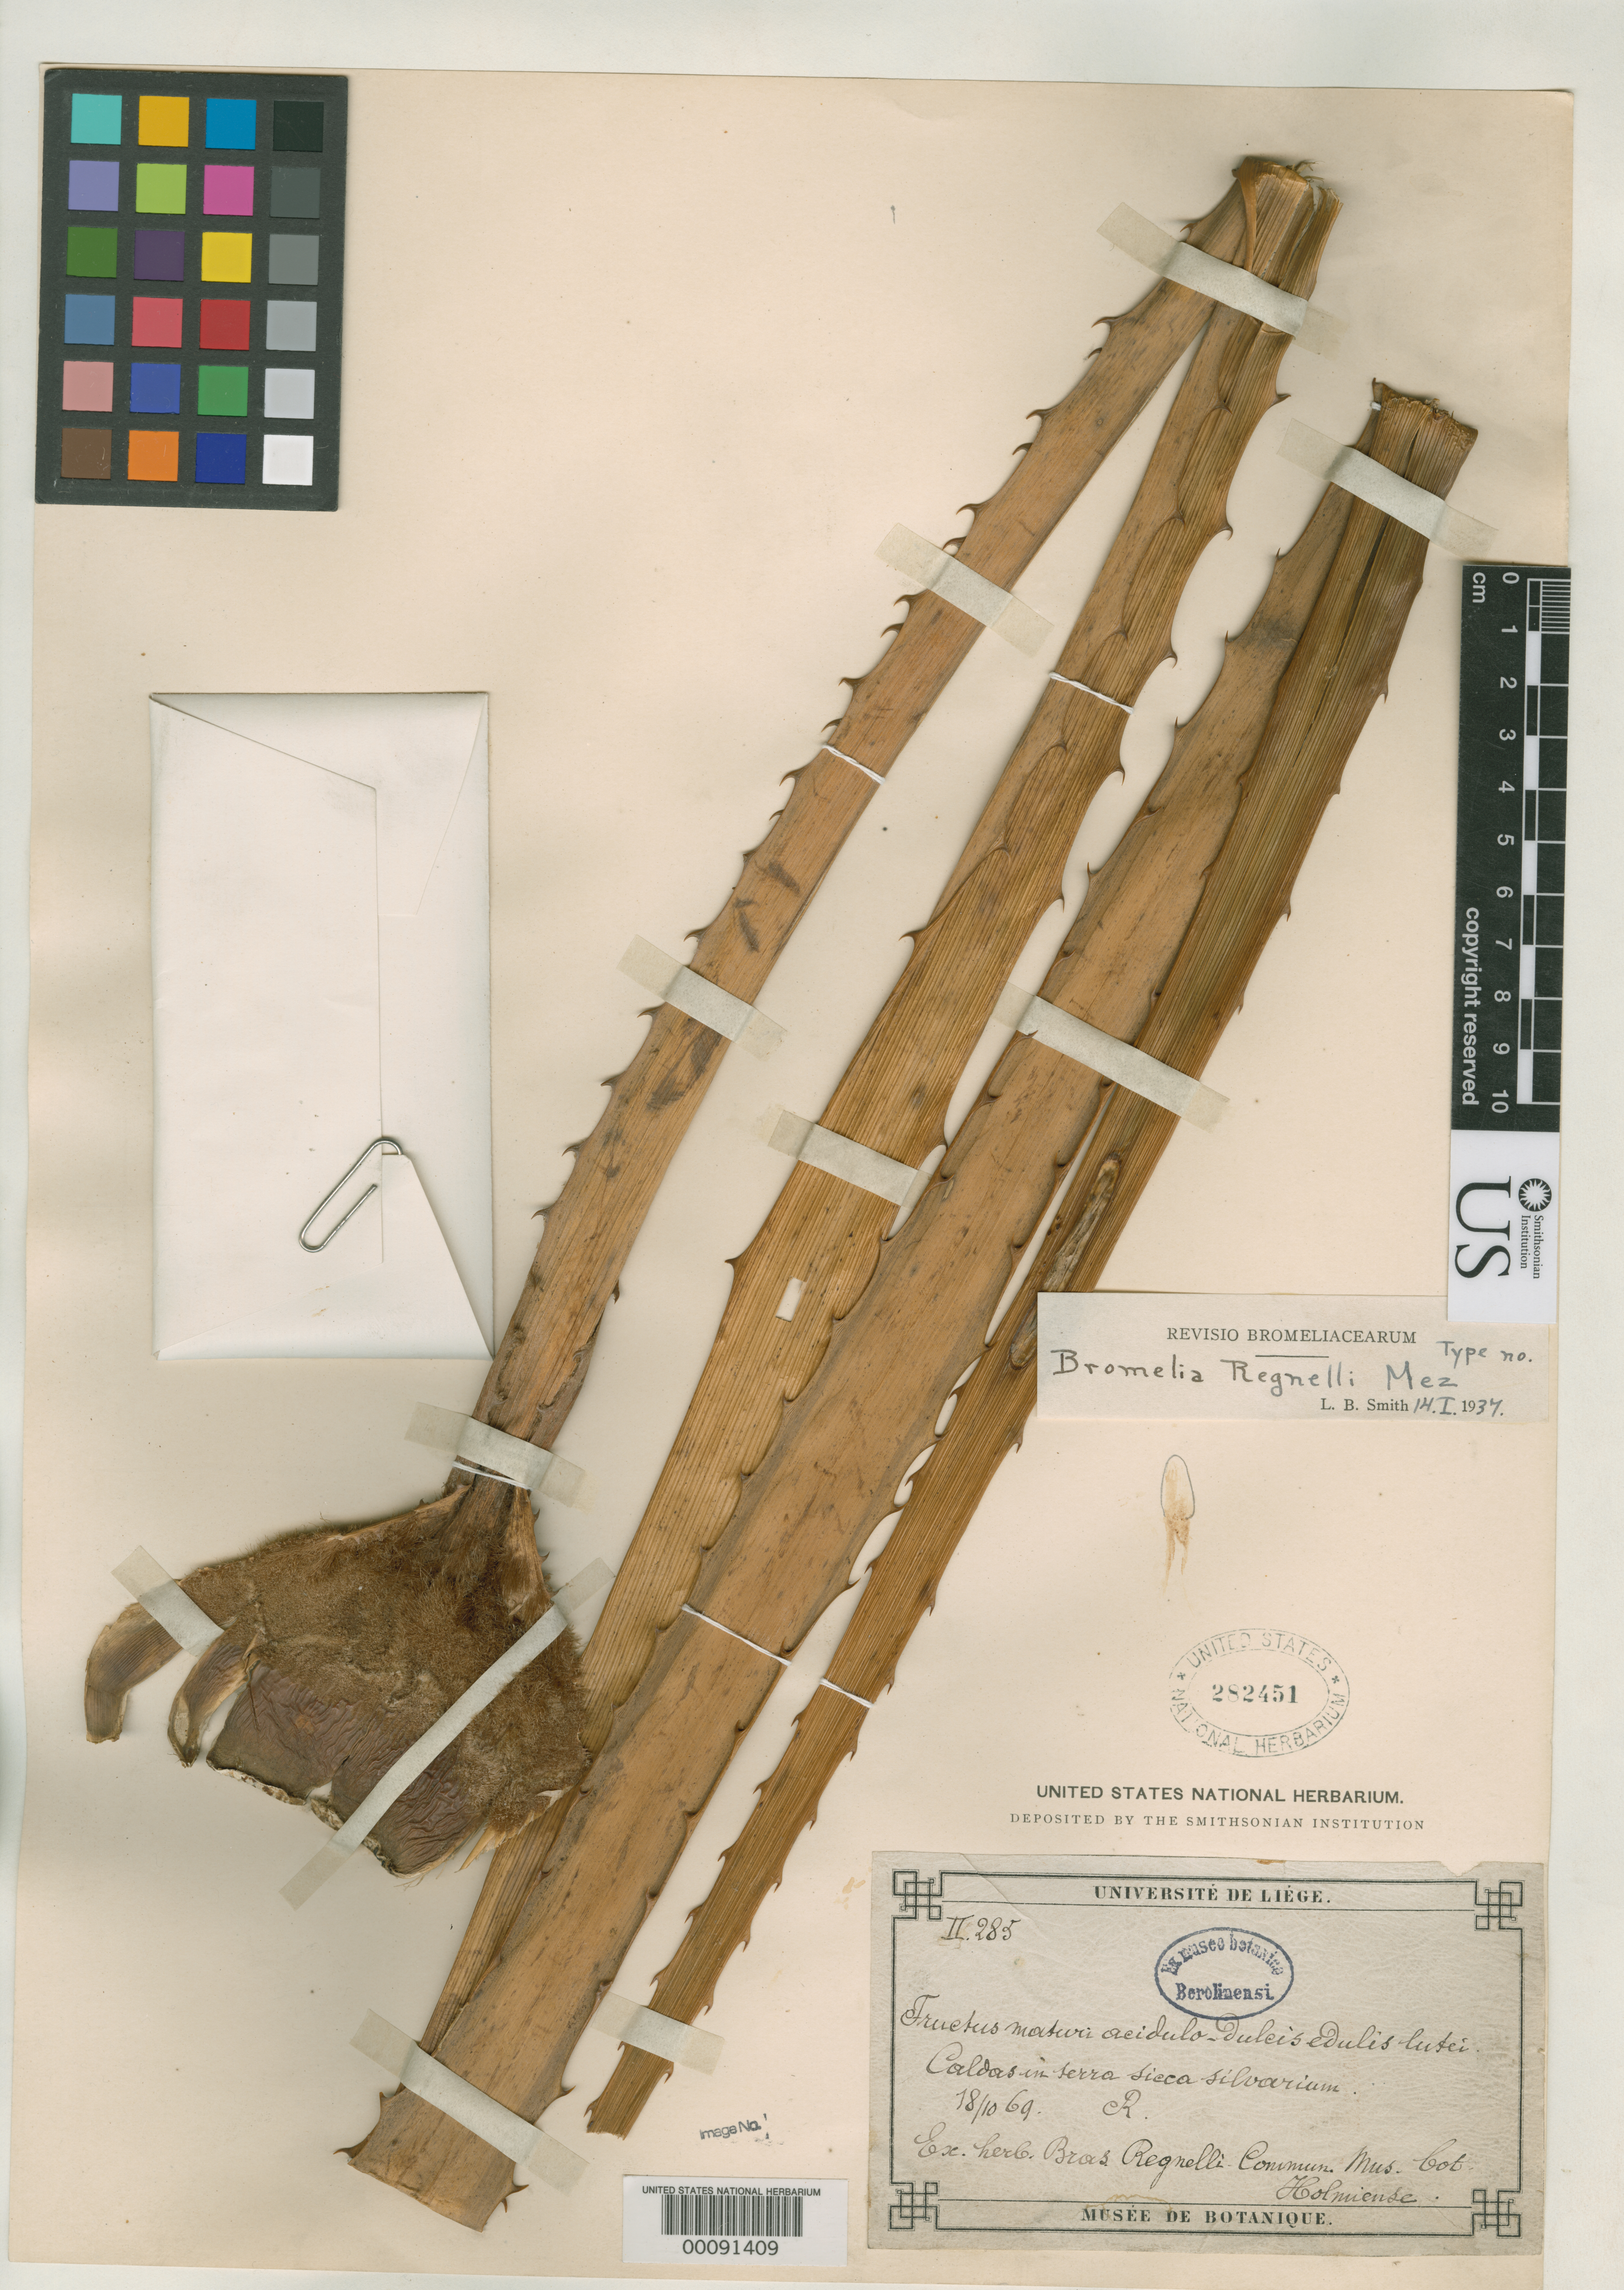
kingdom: Plantae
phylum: Tracheophyta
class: Liliopsida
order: Poales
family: Bromeliaceae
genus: Bromelia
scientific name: Bromelia regnellii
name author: Mez in Mart.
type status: Type Collection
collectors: A. F. Regnell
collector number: II 285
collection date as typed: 18 Oct 1869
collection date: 1869-10-18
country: Brazil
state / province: Minas Gerais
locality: Caldas in serra sicca silvarium.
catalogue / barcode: US 282451